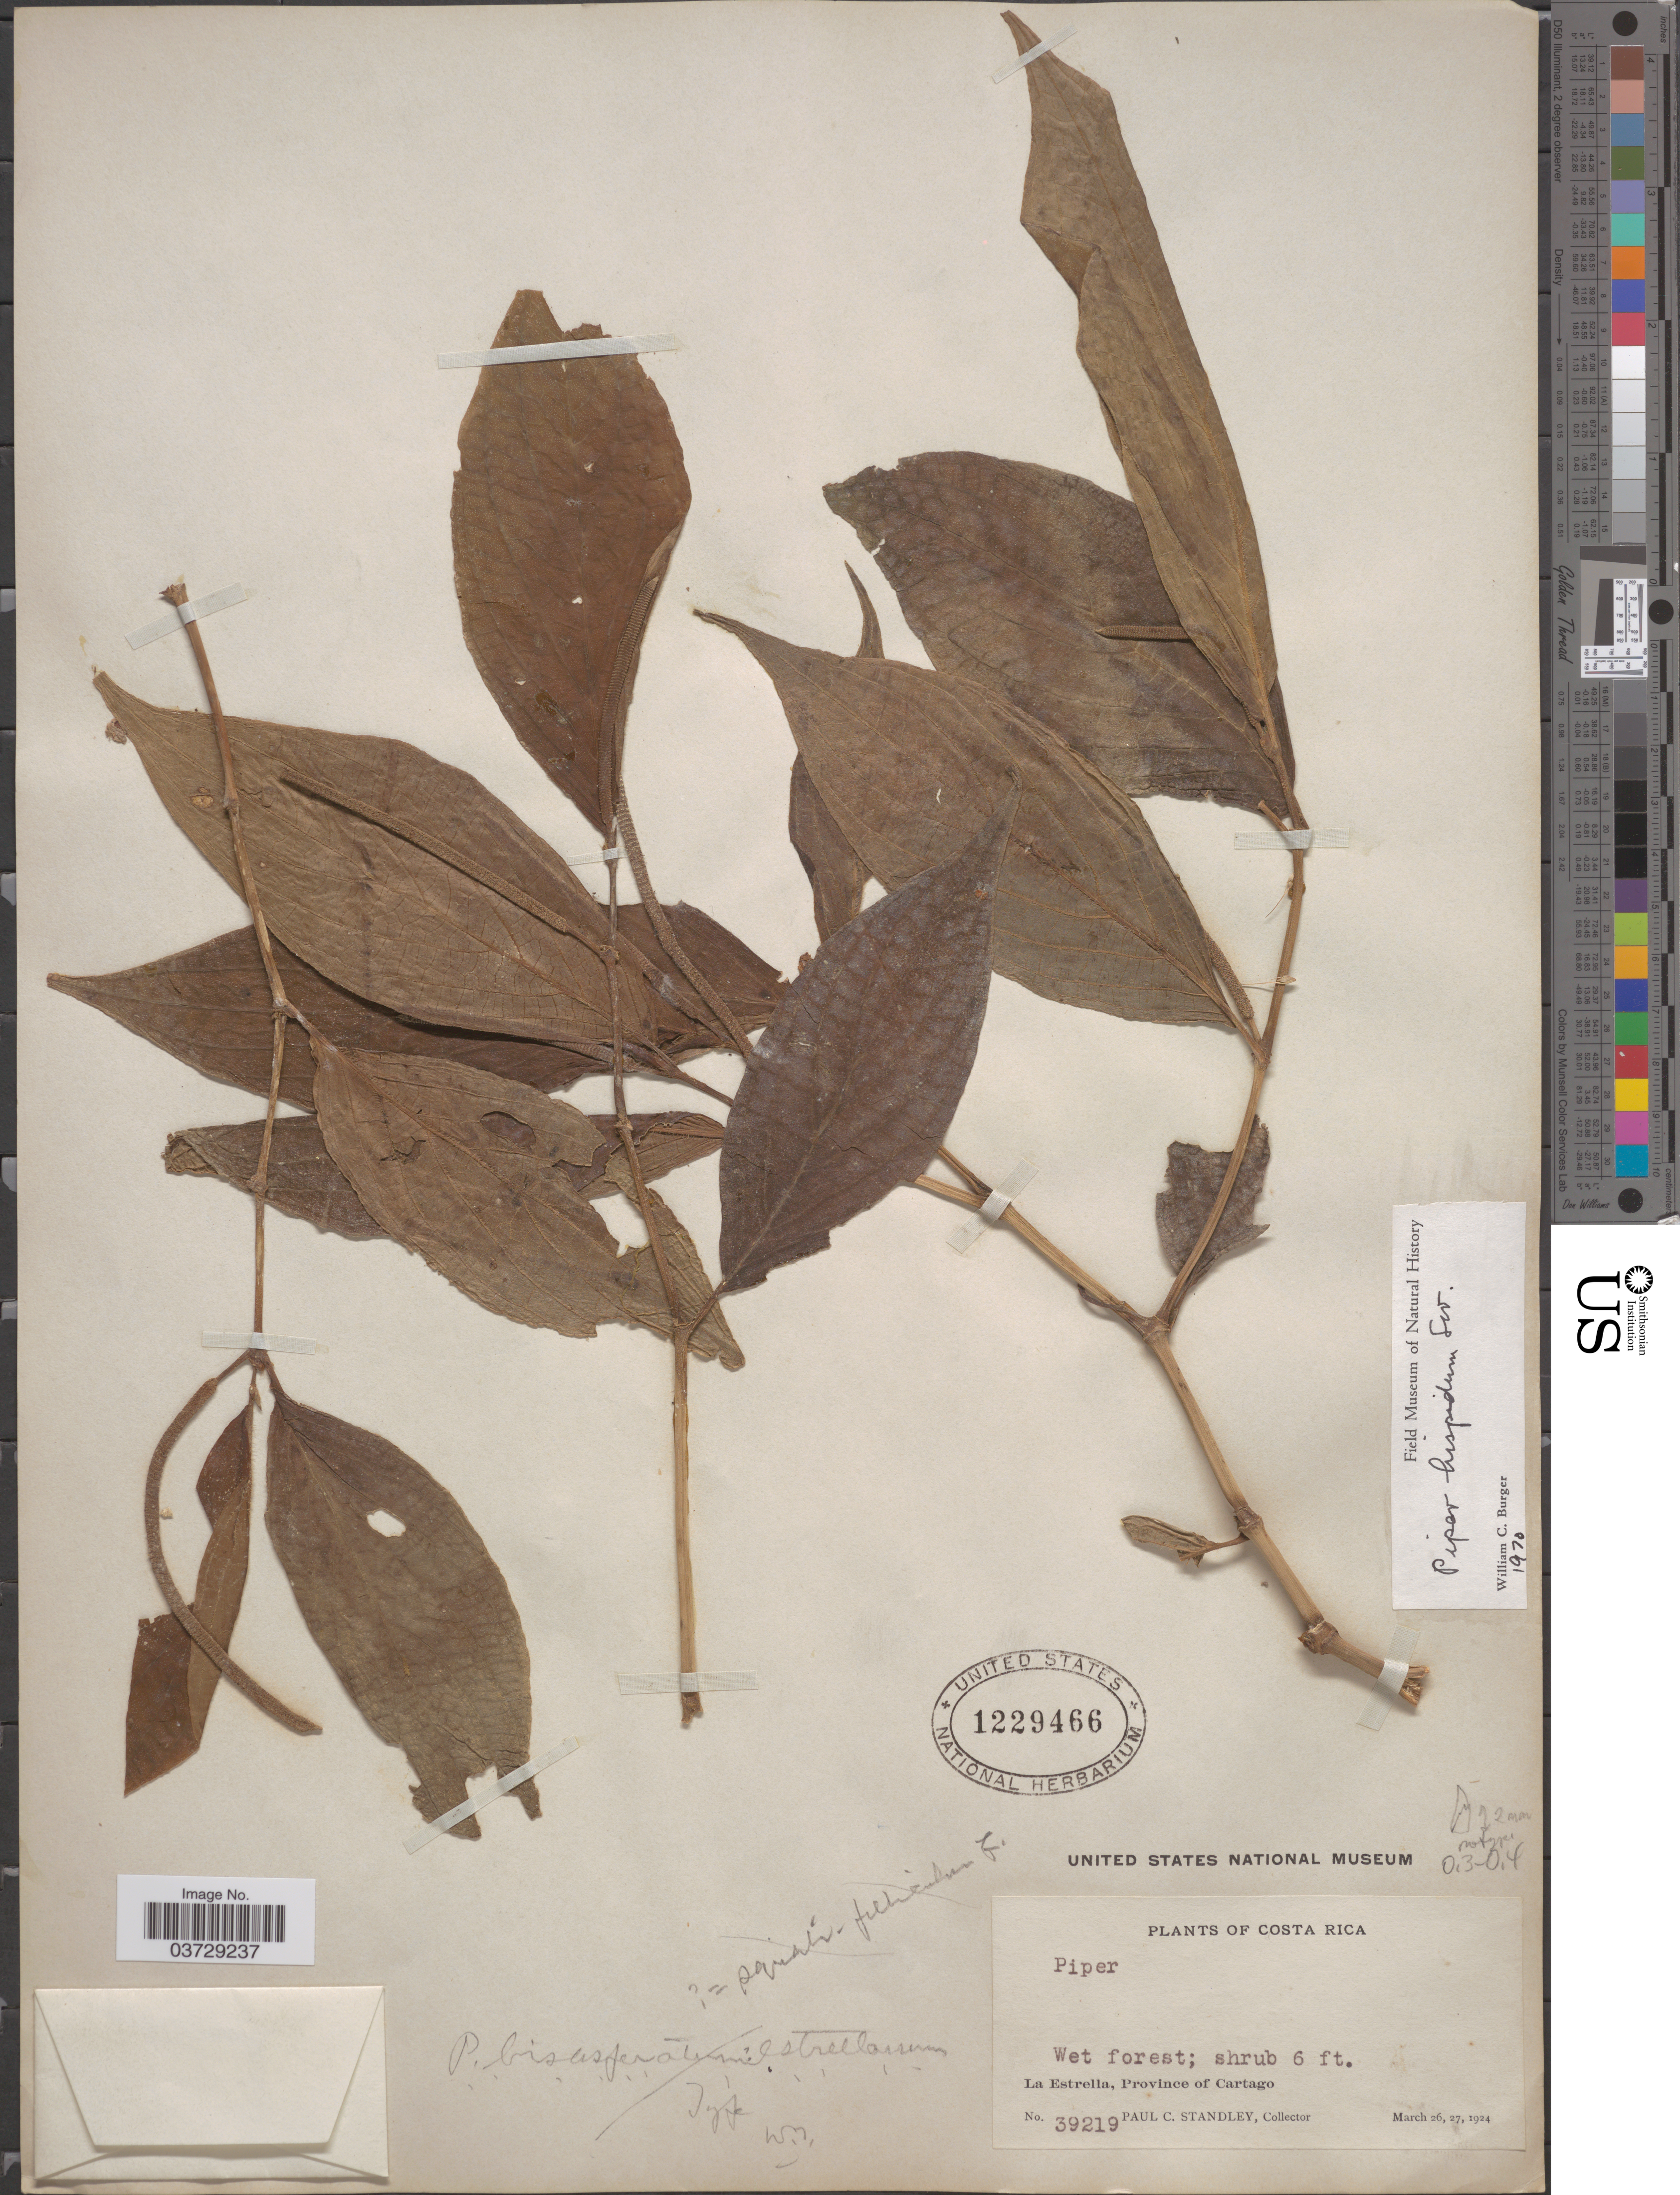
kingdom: Plantae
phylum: Tracheophyta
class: Magnoliopsida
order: Piperales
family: Piperaceae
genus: Piper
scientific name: Piper hispidum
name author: Sw.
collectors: P. C. Standley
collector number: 39219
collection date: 1924-03-26/1924-03-27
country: Costa Rica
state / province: Cartago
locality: La Estrella.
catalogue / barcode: US 1229466